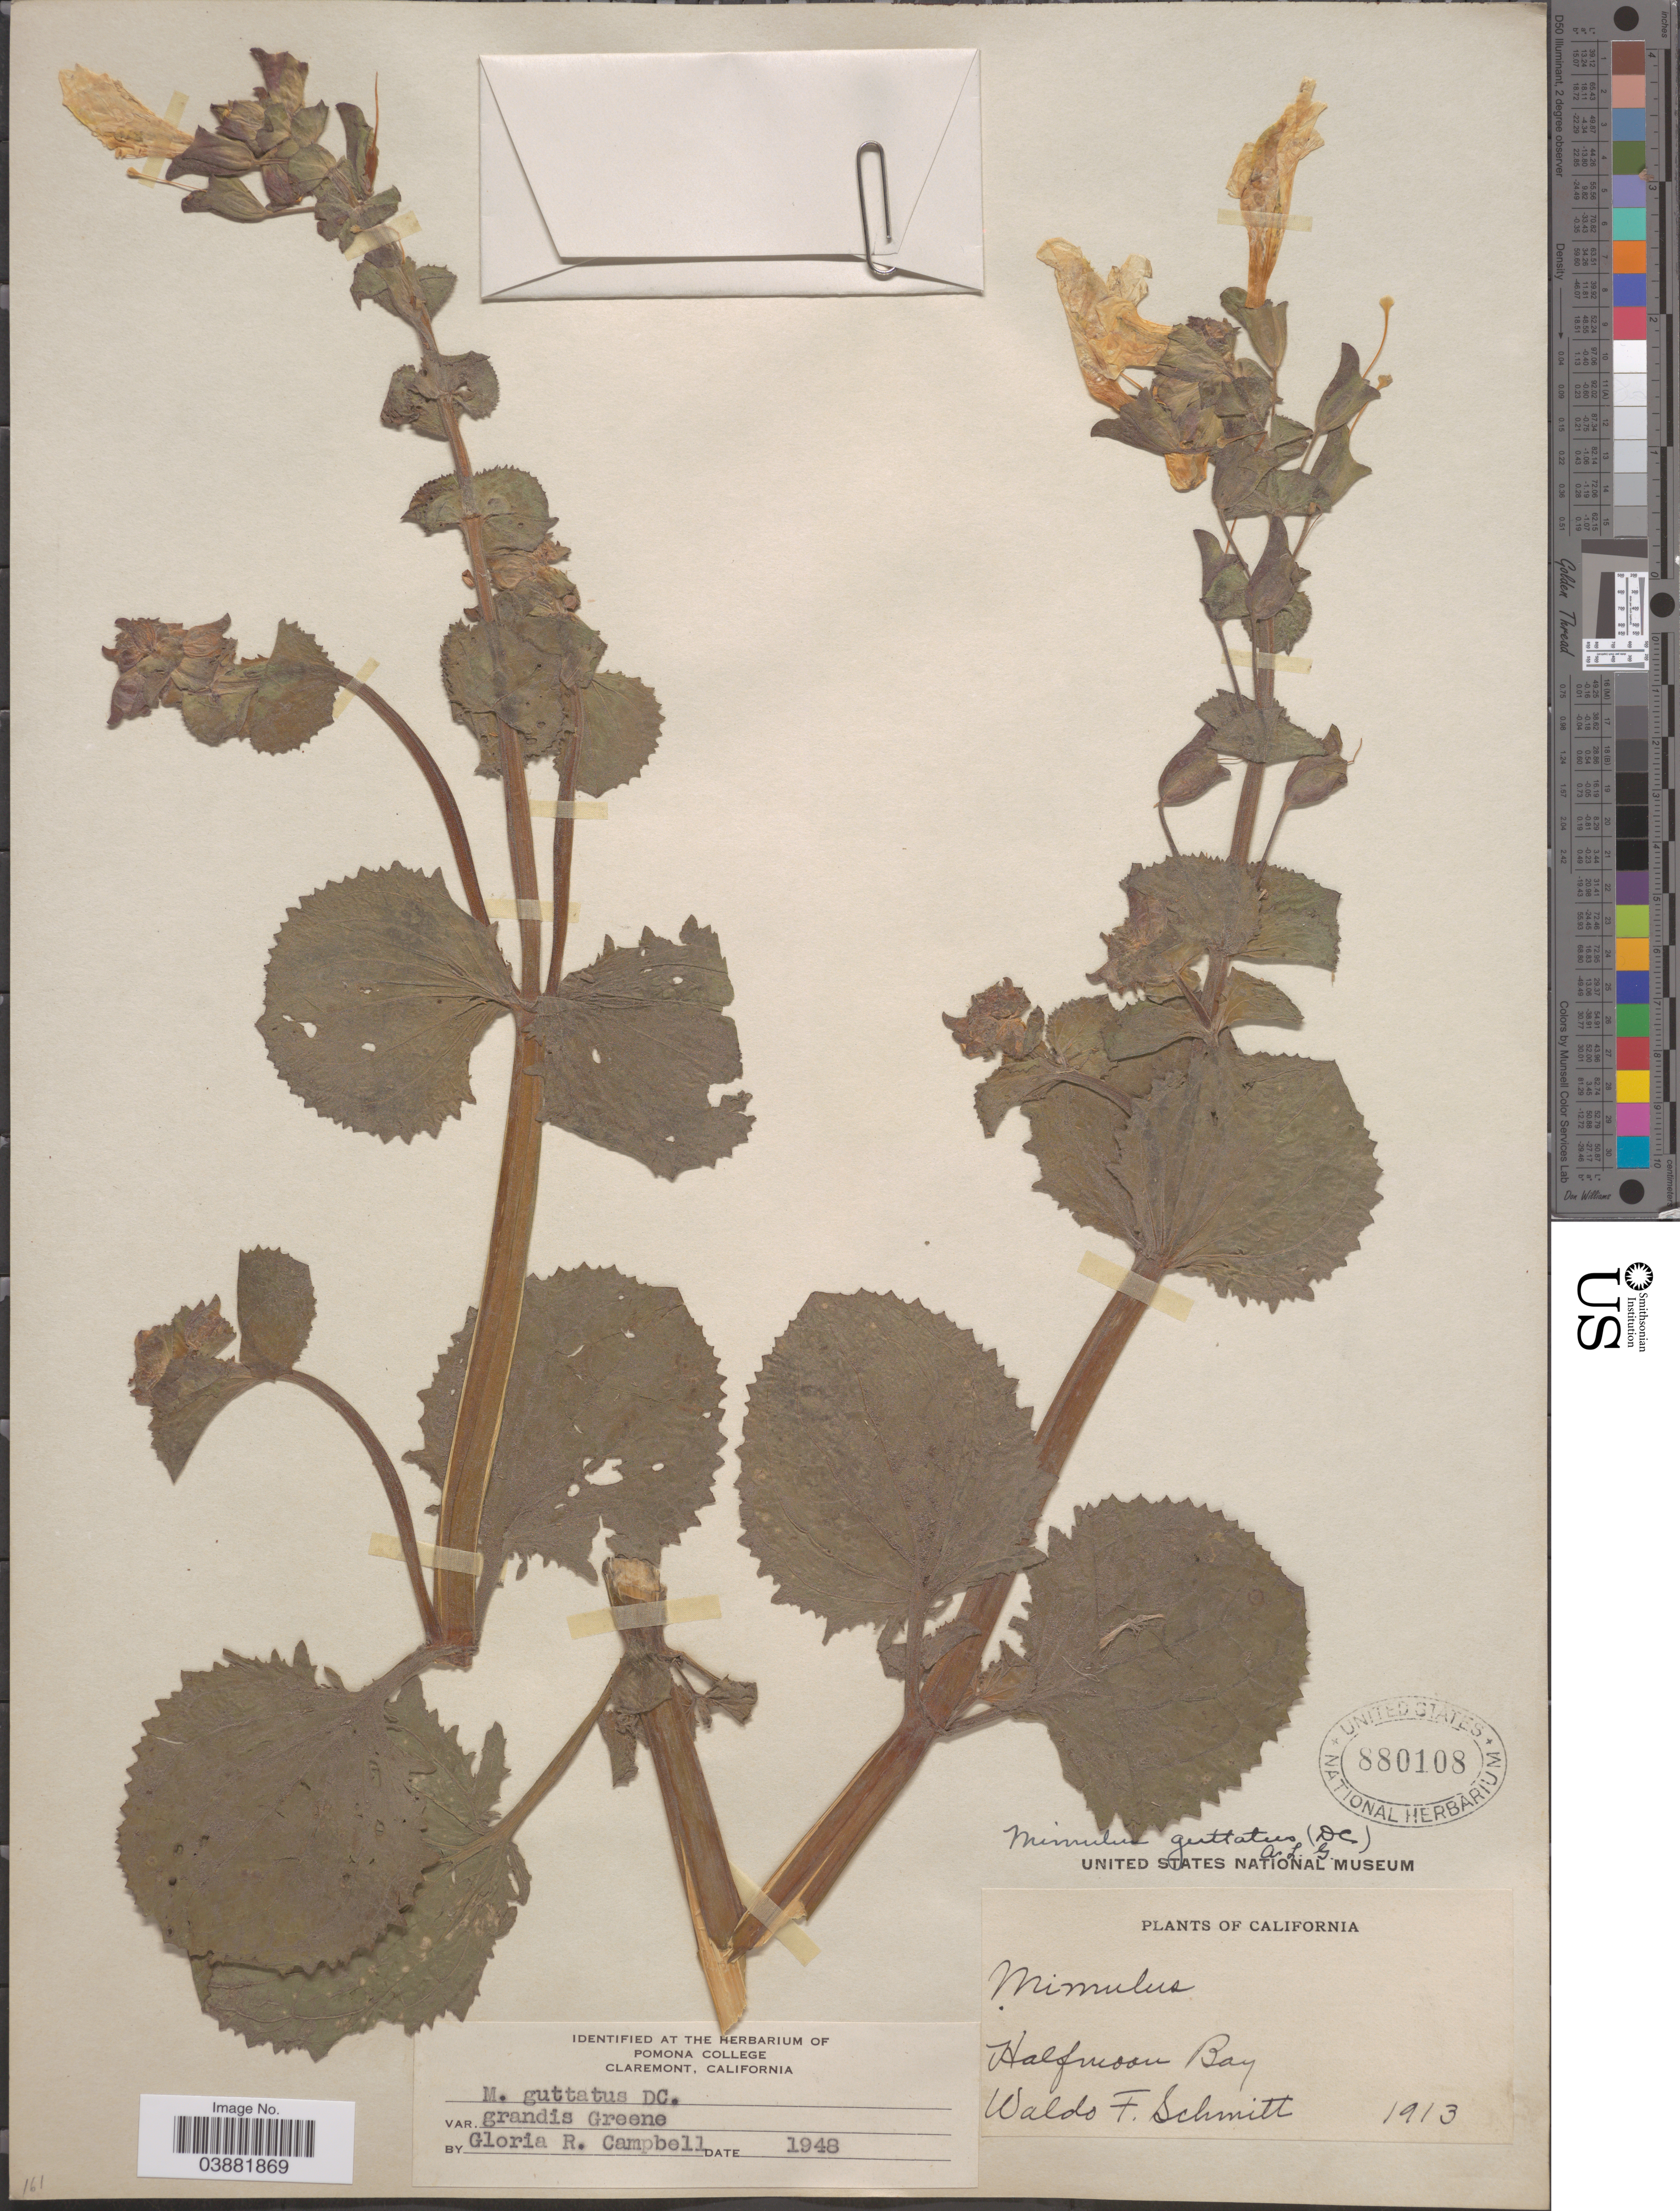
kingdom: Plantae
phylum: Tracheophyta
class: Magnoliopsida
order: Lamiales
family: Phrymaceae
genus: Mimulus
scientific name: Mimulus guttatus var. grandis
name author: Greene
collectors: W. F. Schmitt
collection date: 1913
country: United States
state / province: California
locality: Halfmoon Bay.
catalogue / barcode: US 880108